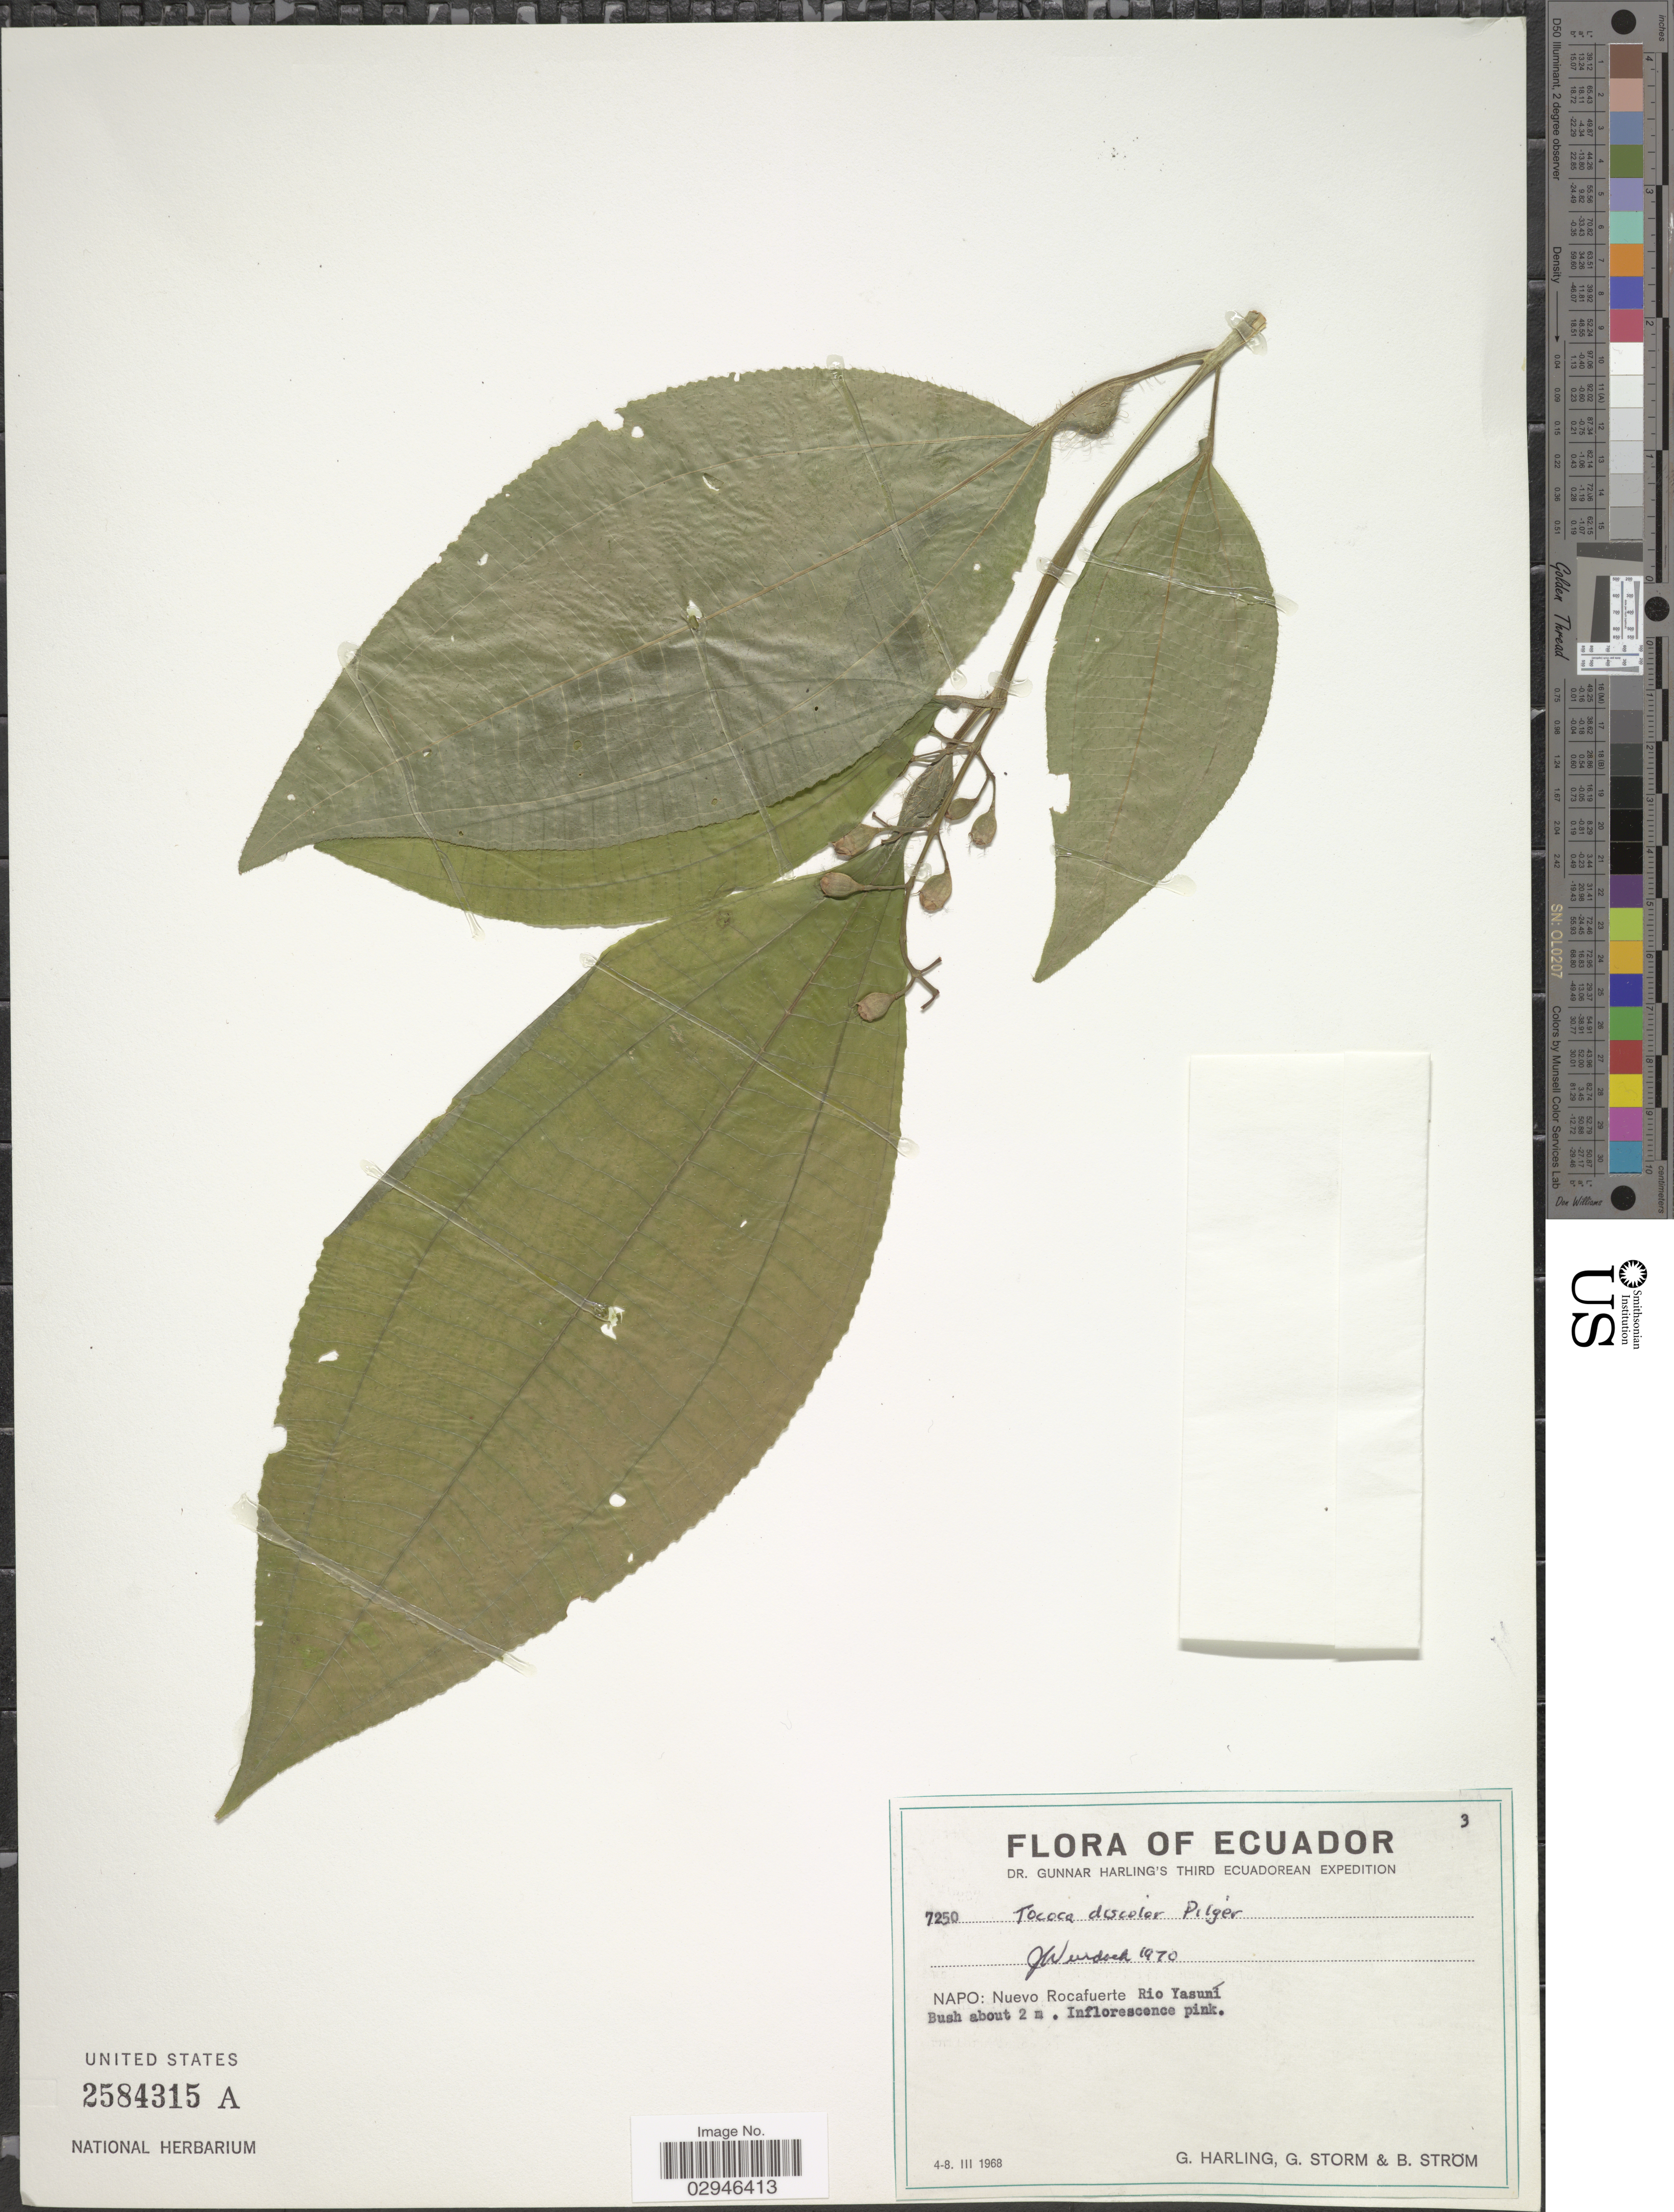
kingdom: Plantae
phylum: Tracheophyta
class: Magnoliopsida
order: Myrtales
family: Melastomataceae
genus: Tococa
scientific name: Tococa discolor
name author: Pilg.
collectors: G. Harling, G. Storm & B. Ström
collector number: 7250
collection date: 1968-03-04/1968-03-08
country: Ecuador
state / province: Napo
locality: Napo: Nuevo Rocafuerte, Rio Yasuní.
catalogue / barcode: US 2584315A